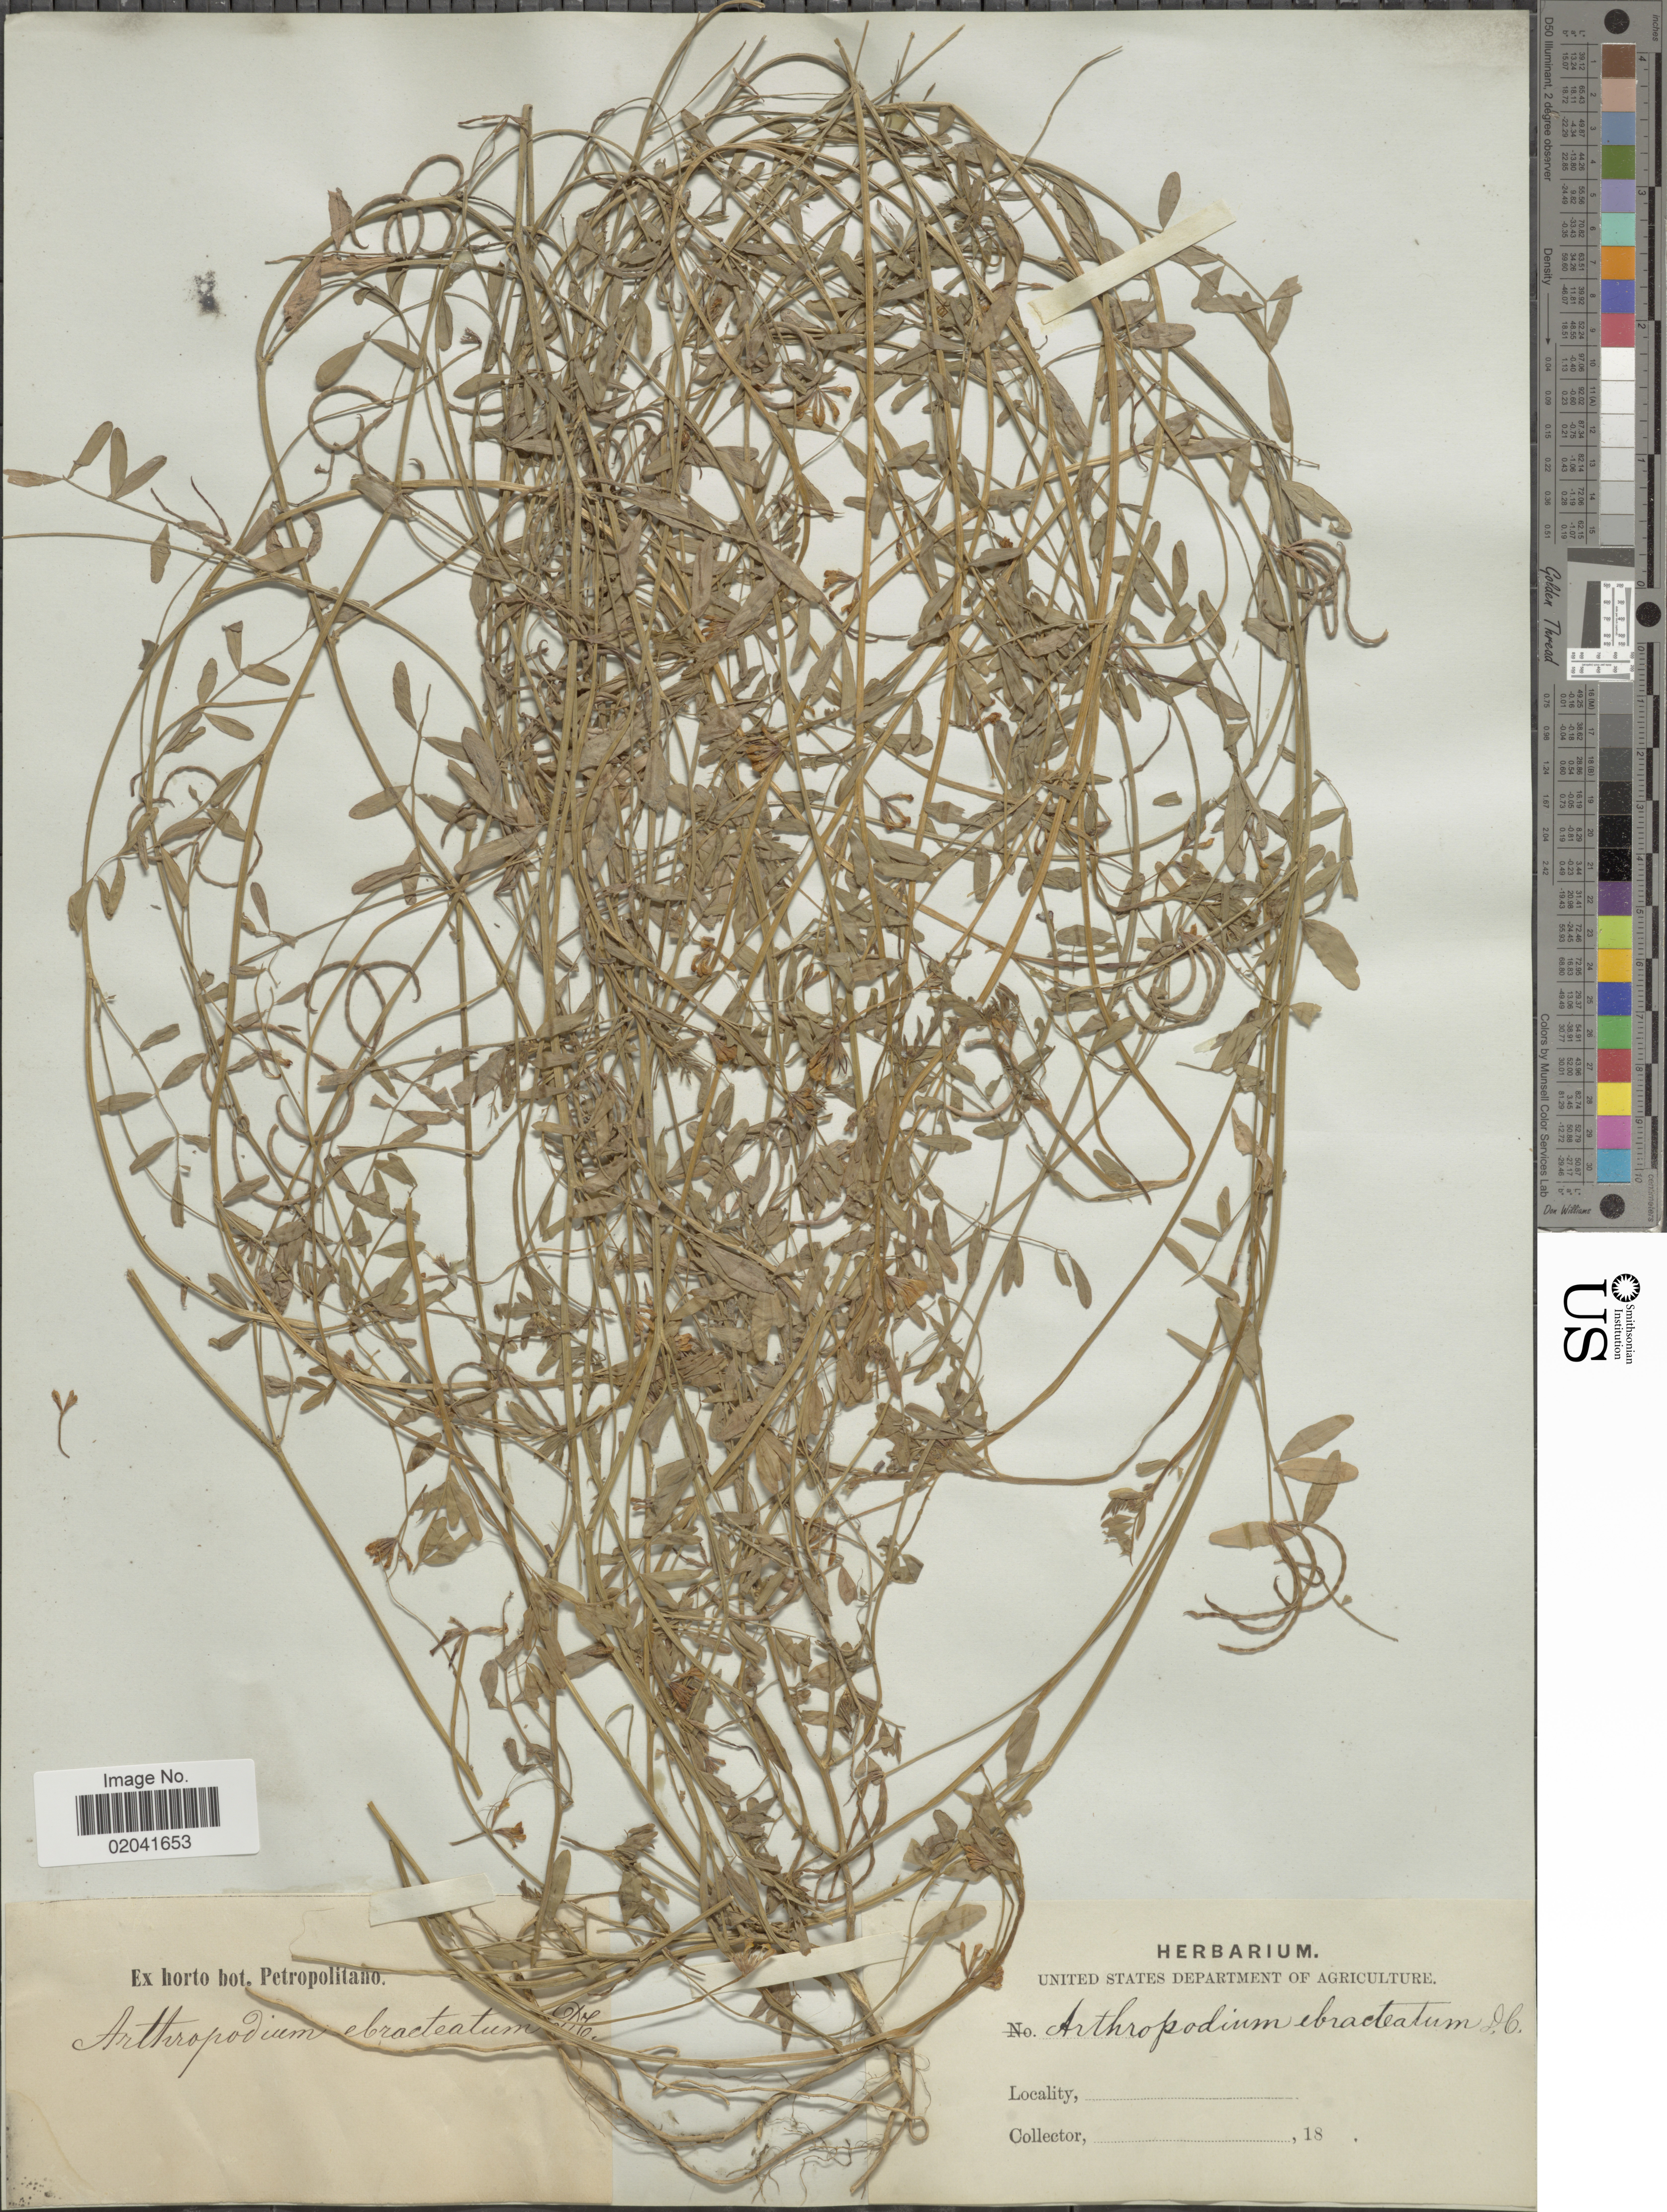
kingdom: Plantae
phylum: Tracheophyta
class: Magnoliopsida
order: Fabales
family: Fabaceae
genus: Ornithopus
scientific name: Ornithopus ebracteatus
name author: Brot.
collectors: ex Horto Bot. Petropolitano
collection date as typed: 18